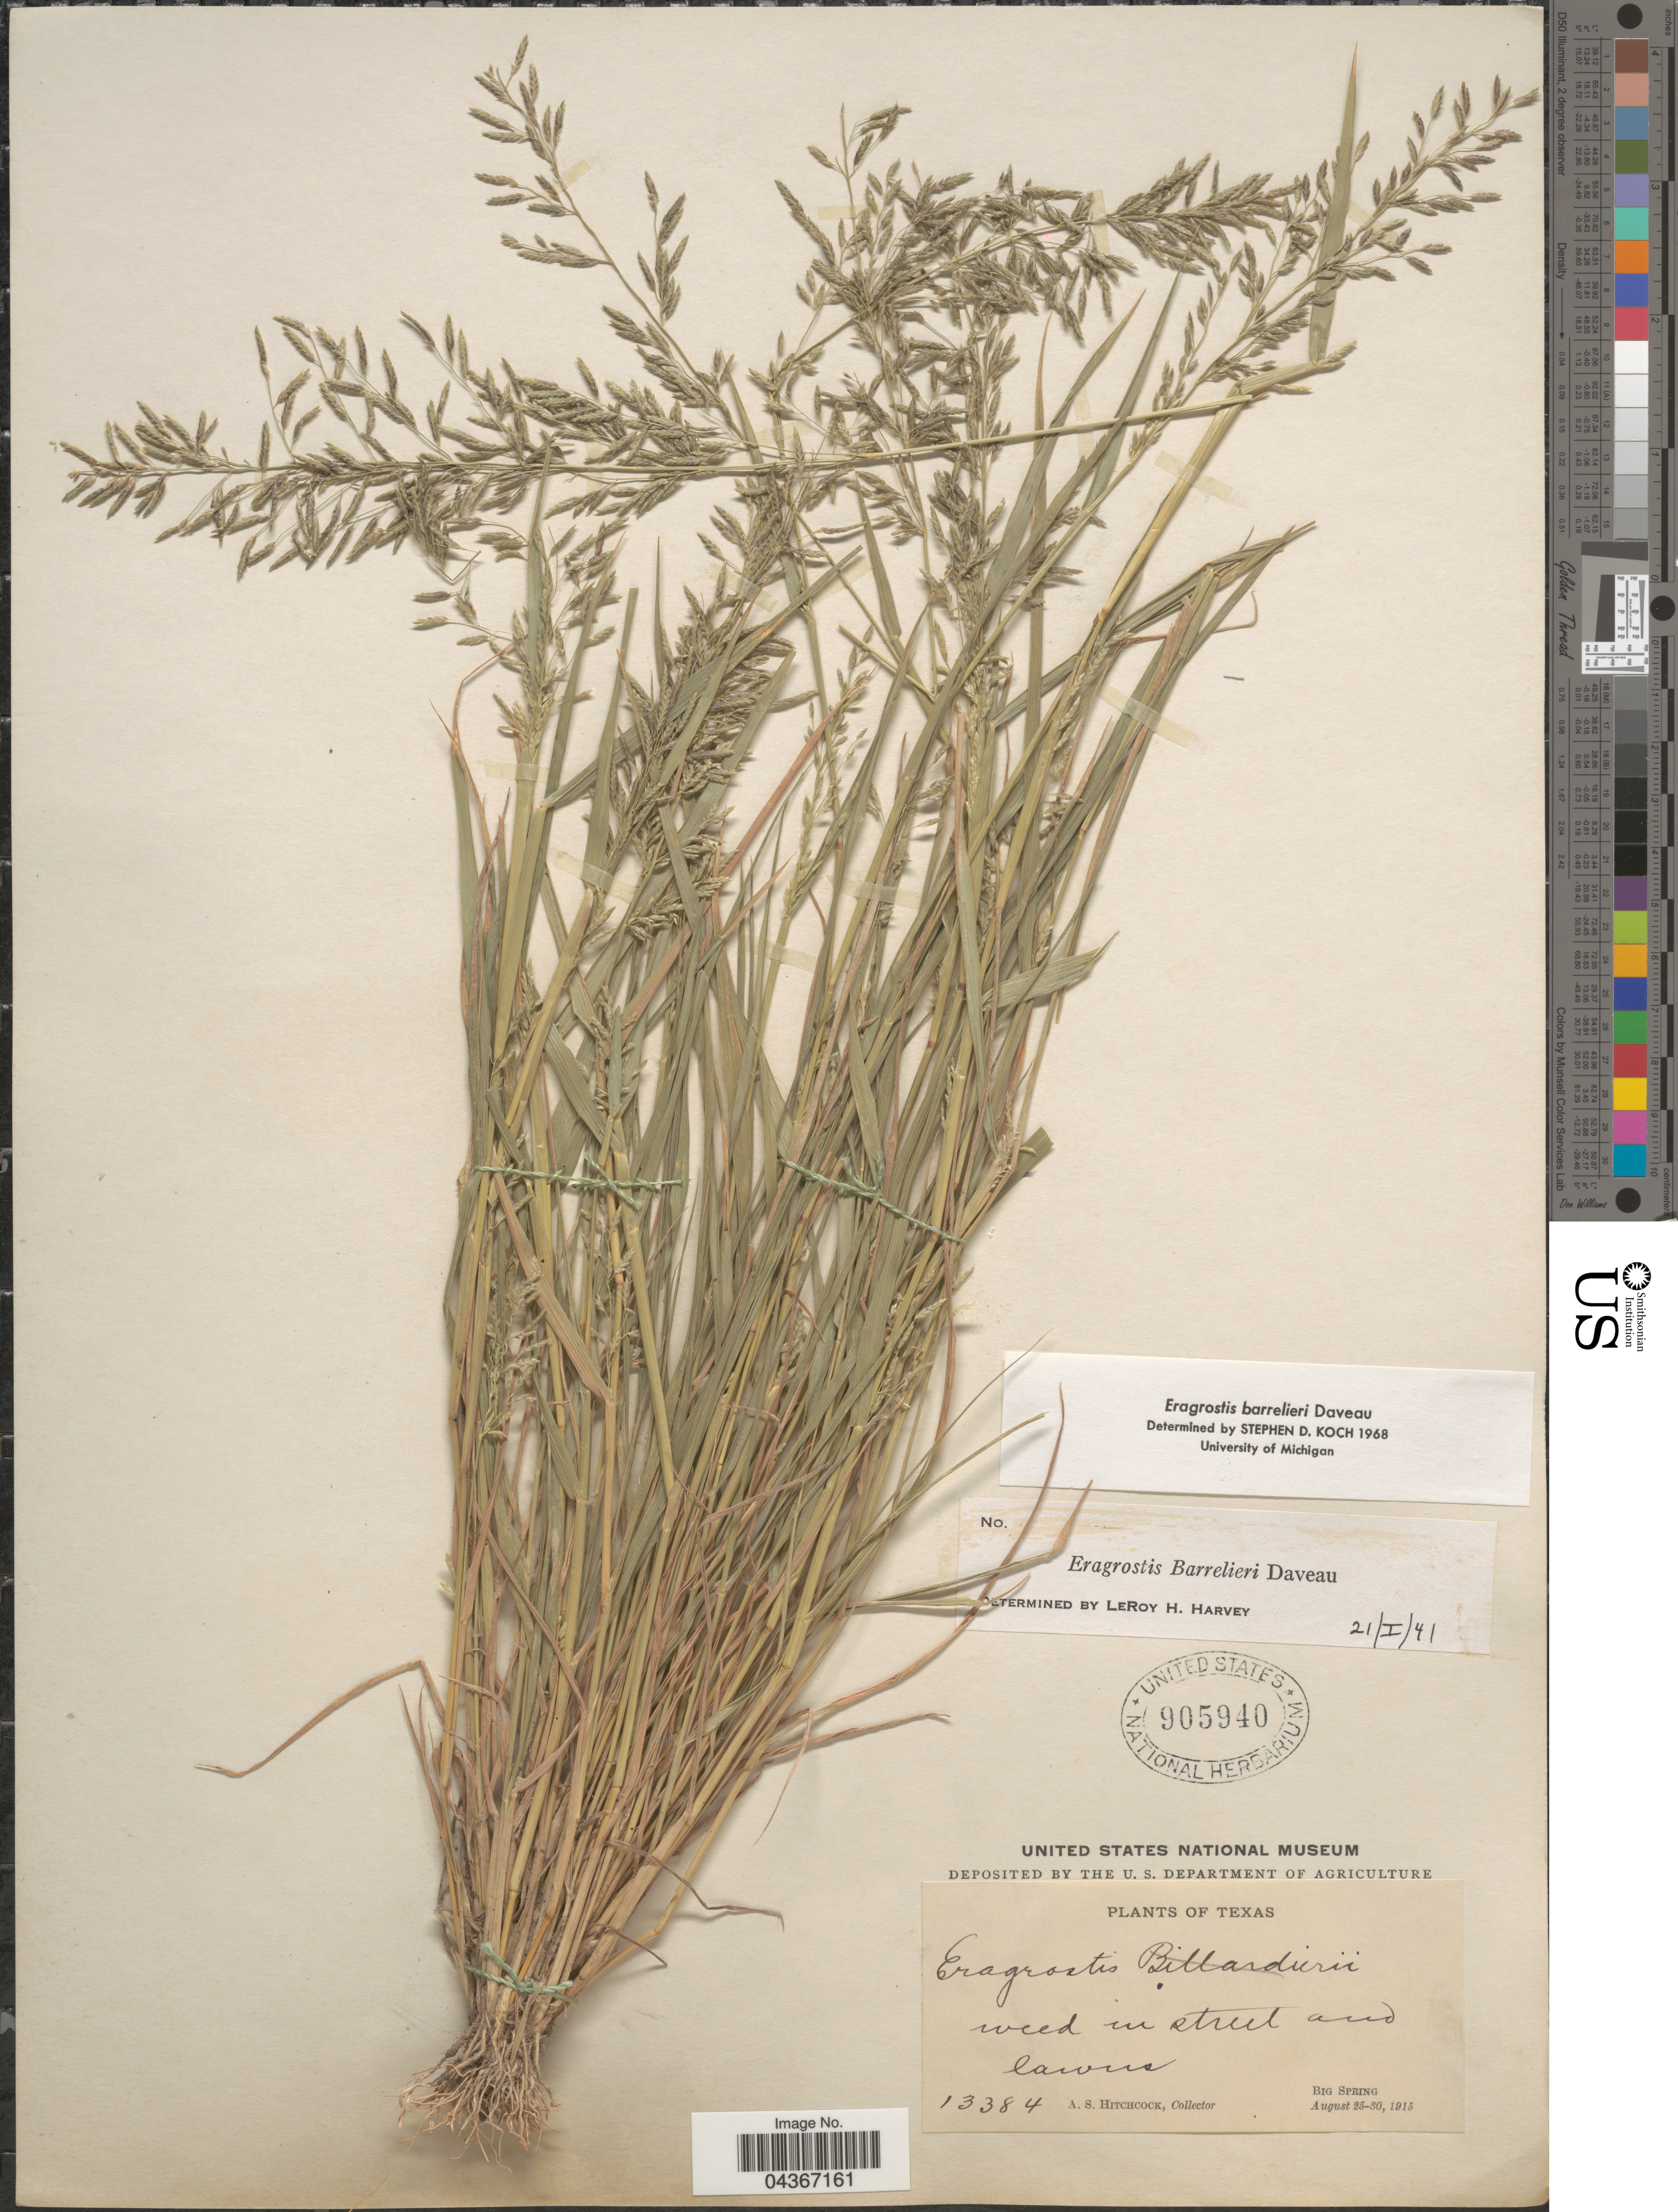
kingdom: Plantae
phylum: Tracheophyta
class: Liliopsida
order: Poales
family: Poaceae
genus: Eragrostis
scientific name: Eragrostis barrelieri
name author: Daveau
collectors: A. S. Hitchcock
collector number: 13384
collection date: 1915-08-25/1915-08-30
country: United States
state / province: Texas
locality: Big Spring.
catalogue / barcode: US 905940